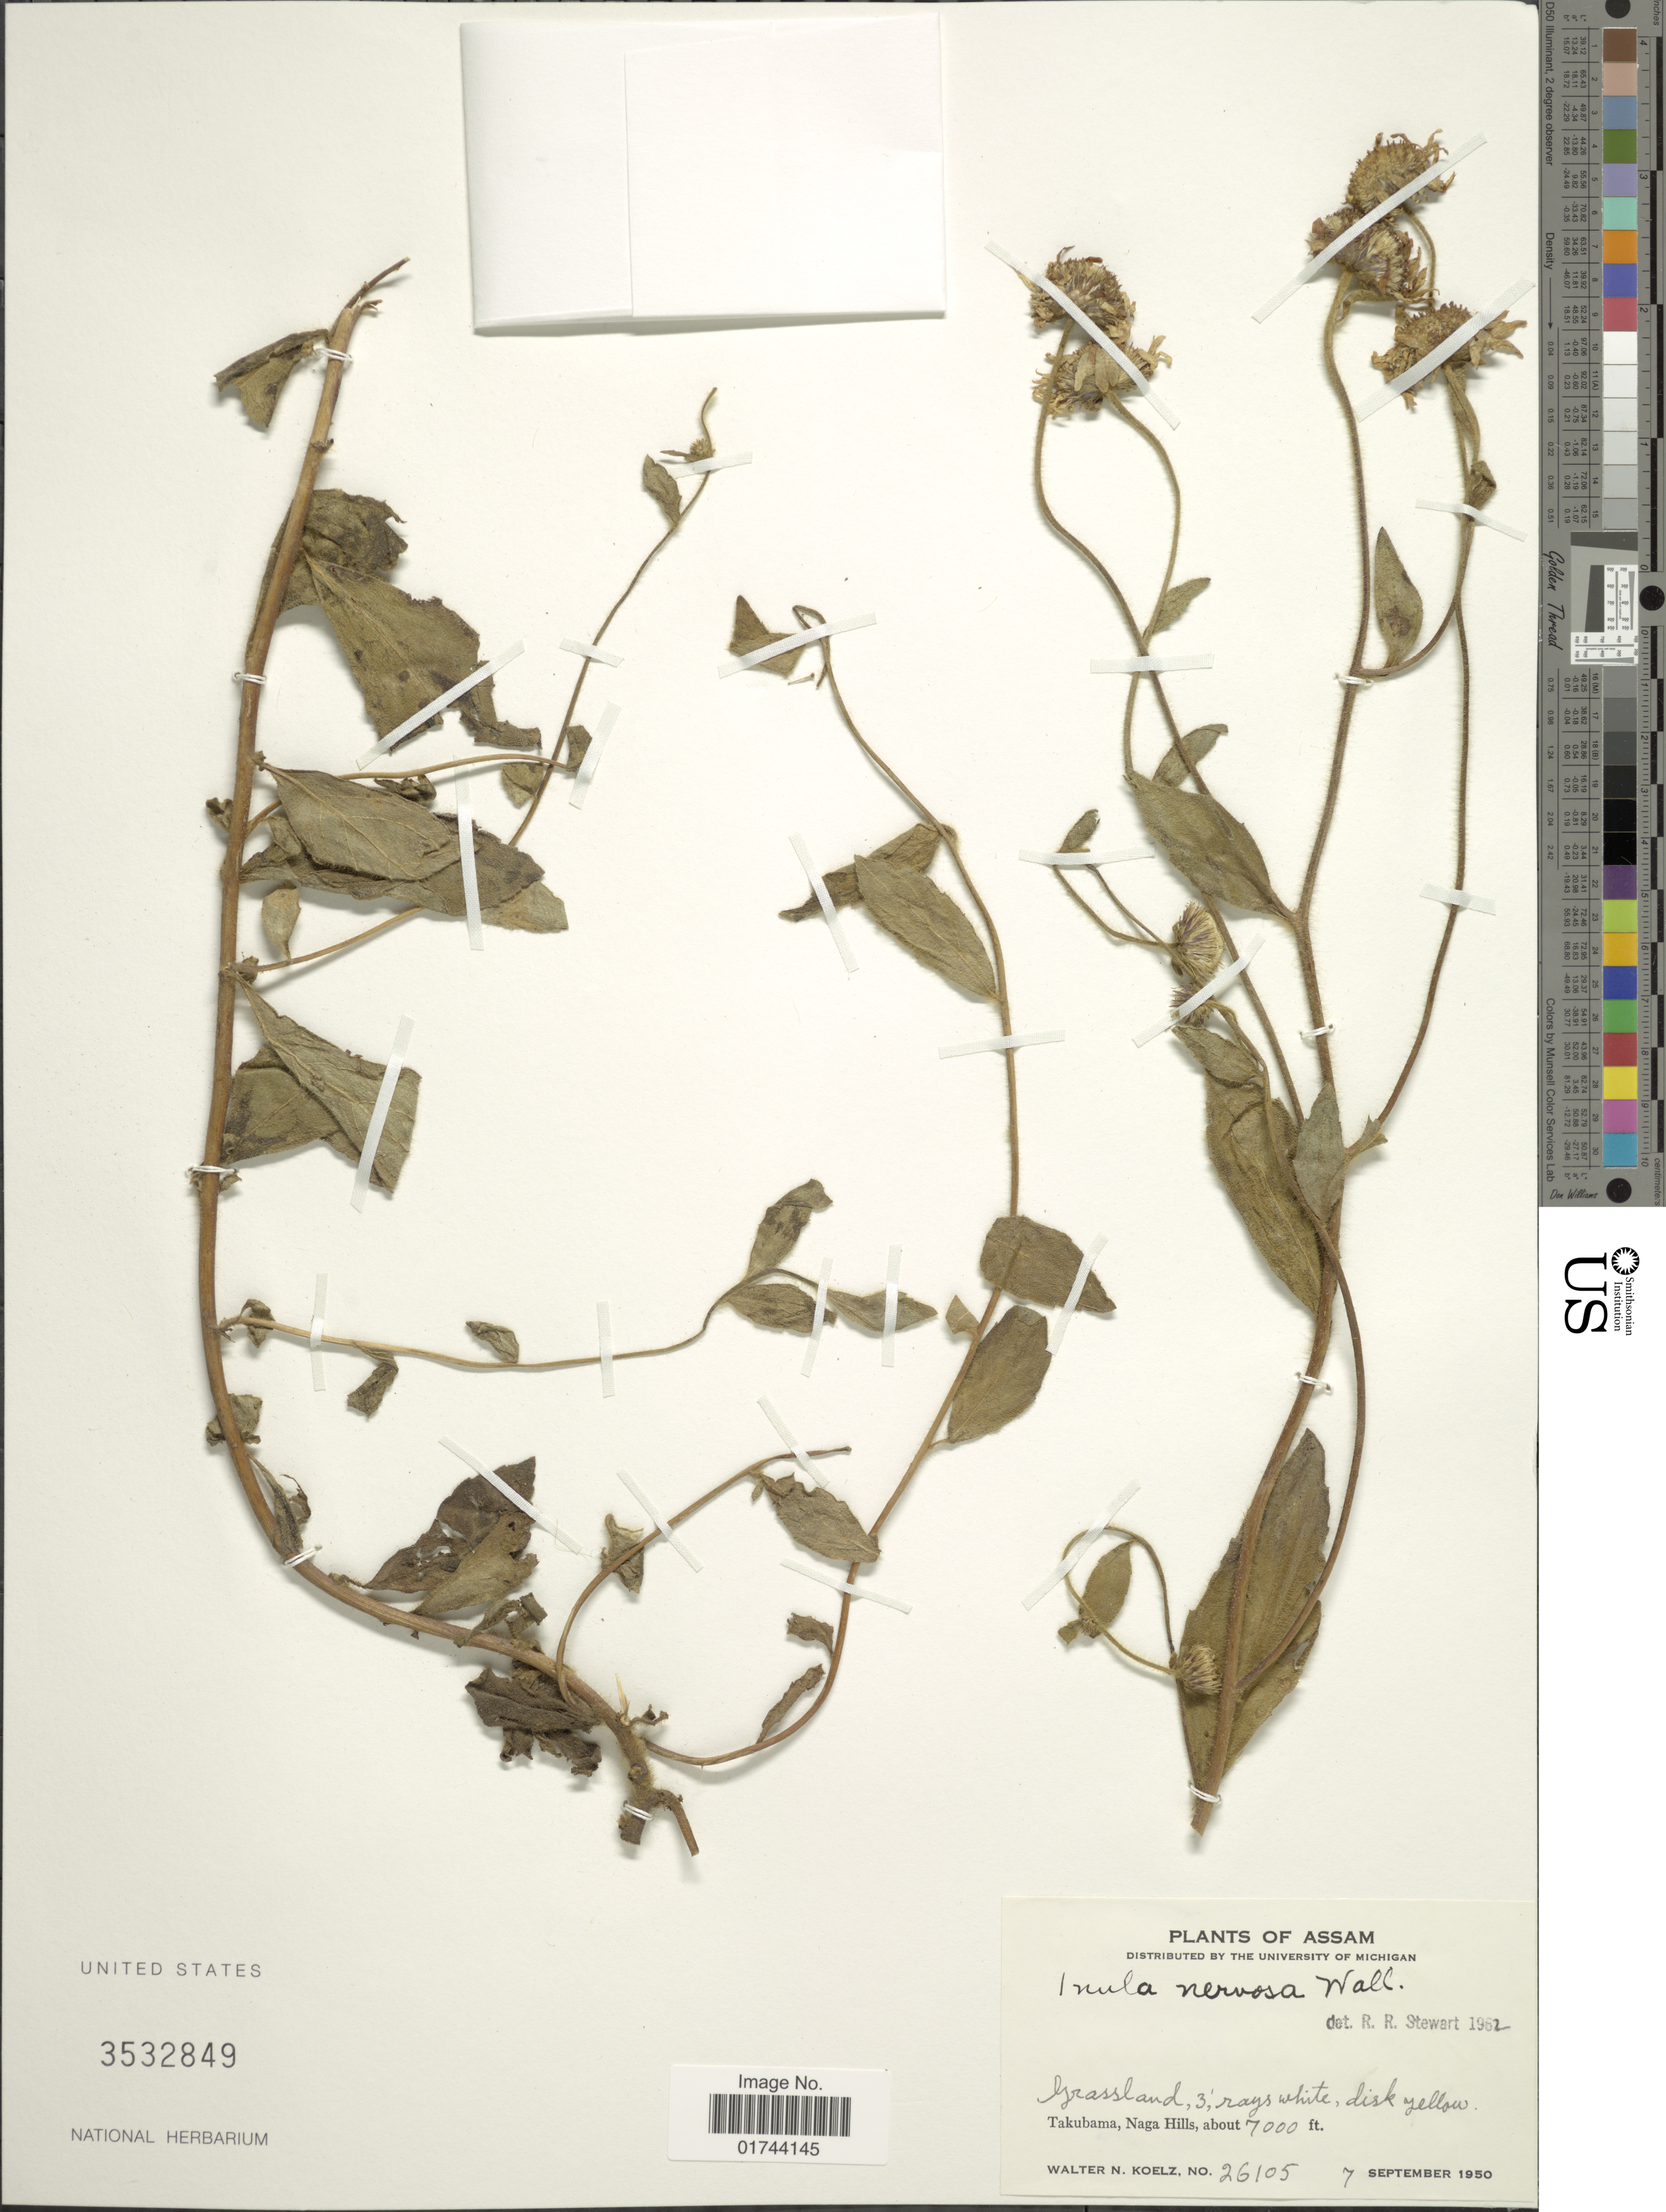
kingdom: Plantae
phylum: Tracheophyta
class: Magnoliopsida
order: Asterales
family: Asteraceae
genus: Inula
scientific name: Inula nervosa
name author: Wall. ex DC.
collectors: W. N. Koelz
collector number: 26105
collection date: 1950-09-07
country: India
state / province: Assam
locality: Takubama, Naga Hills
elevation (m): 2134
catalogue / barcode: US 3532849